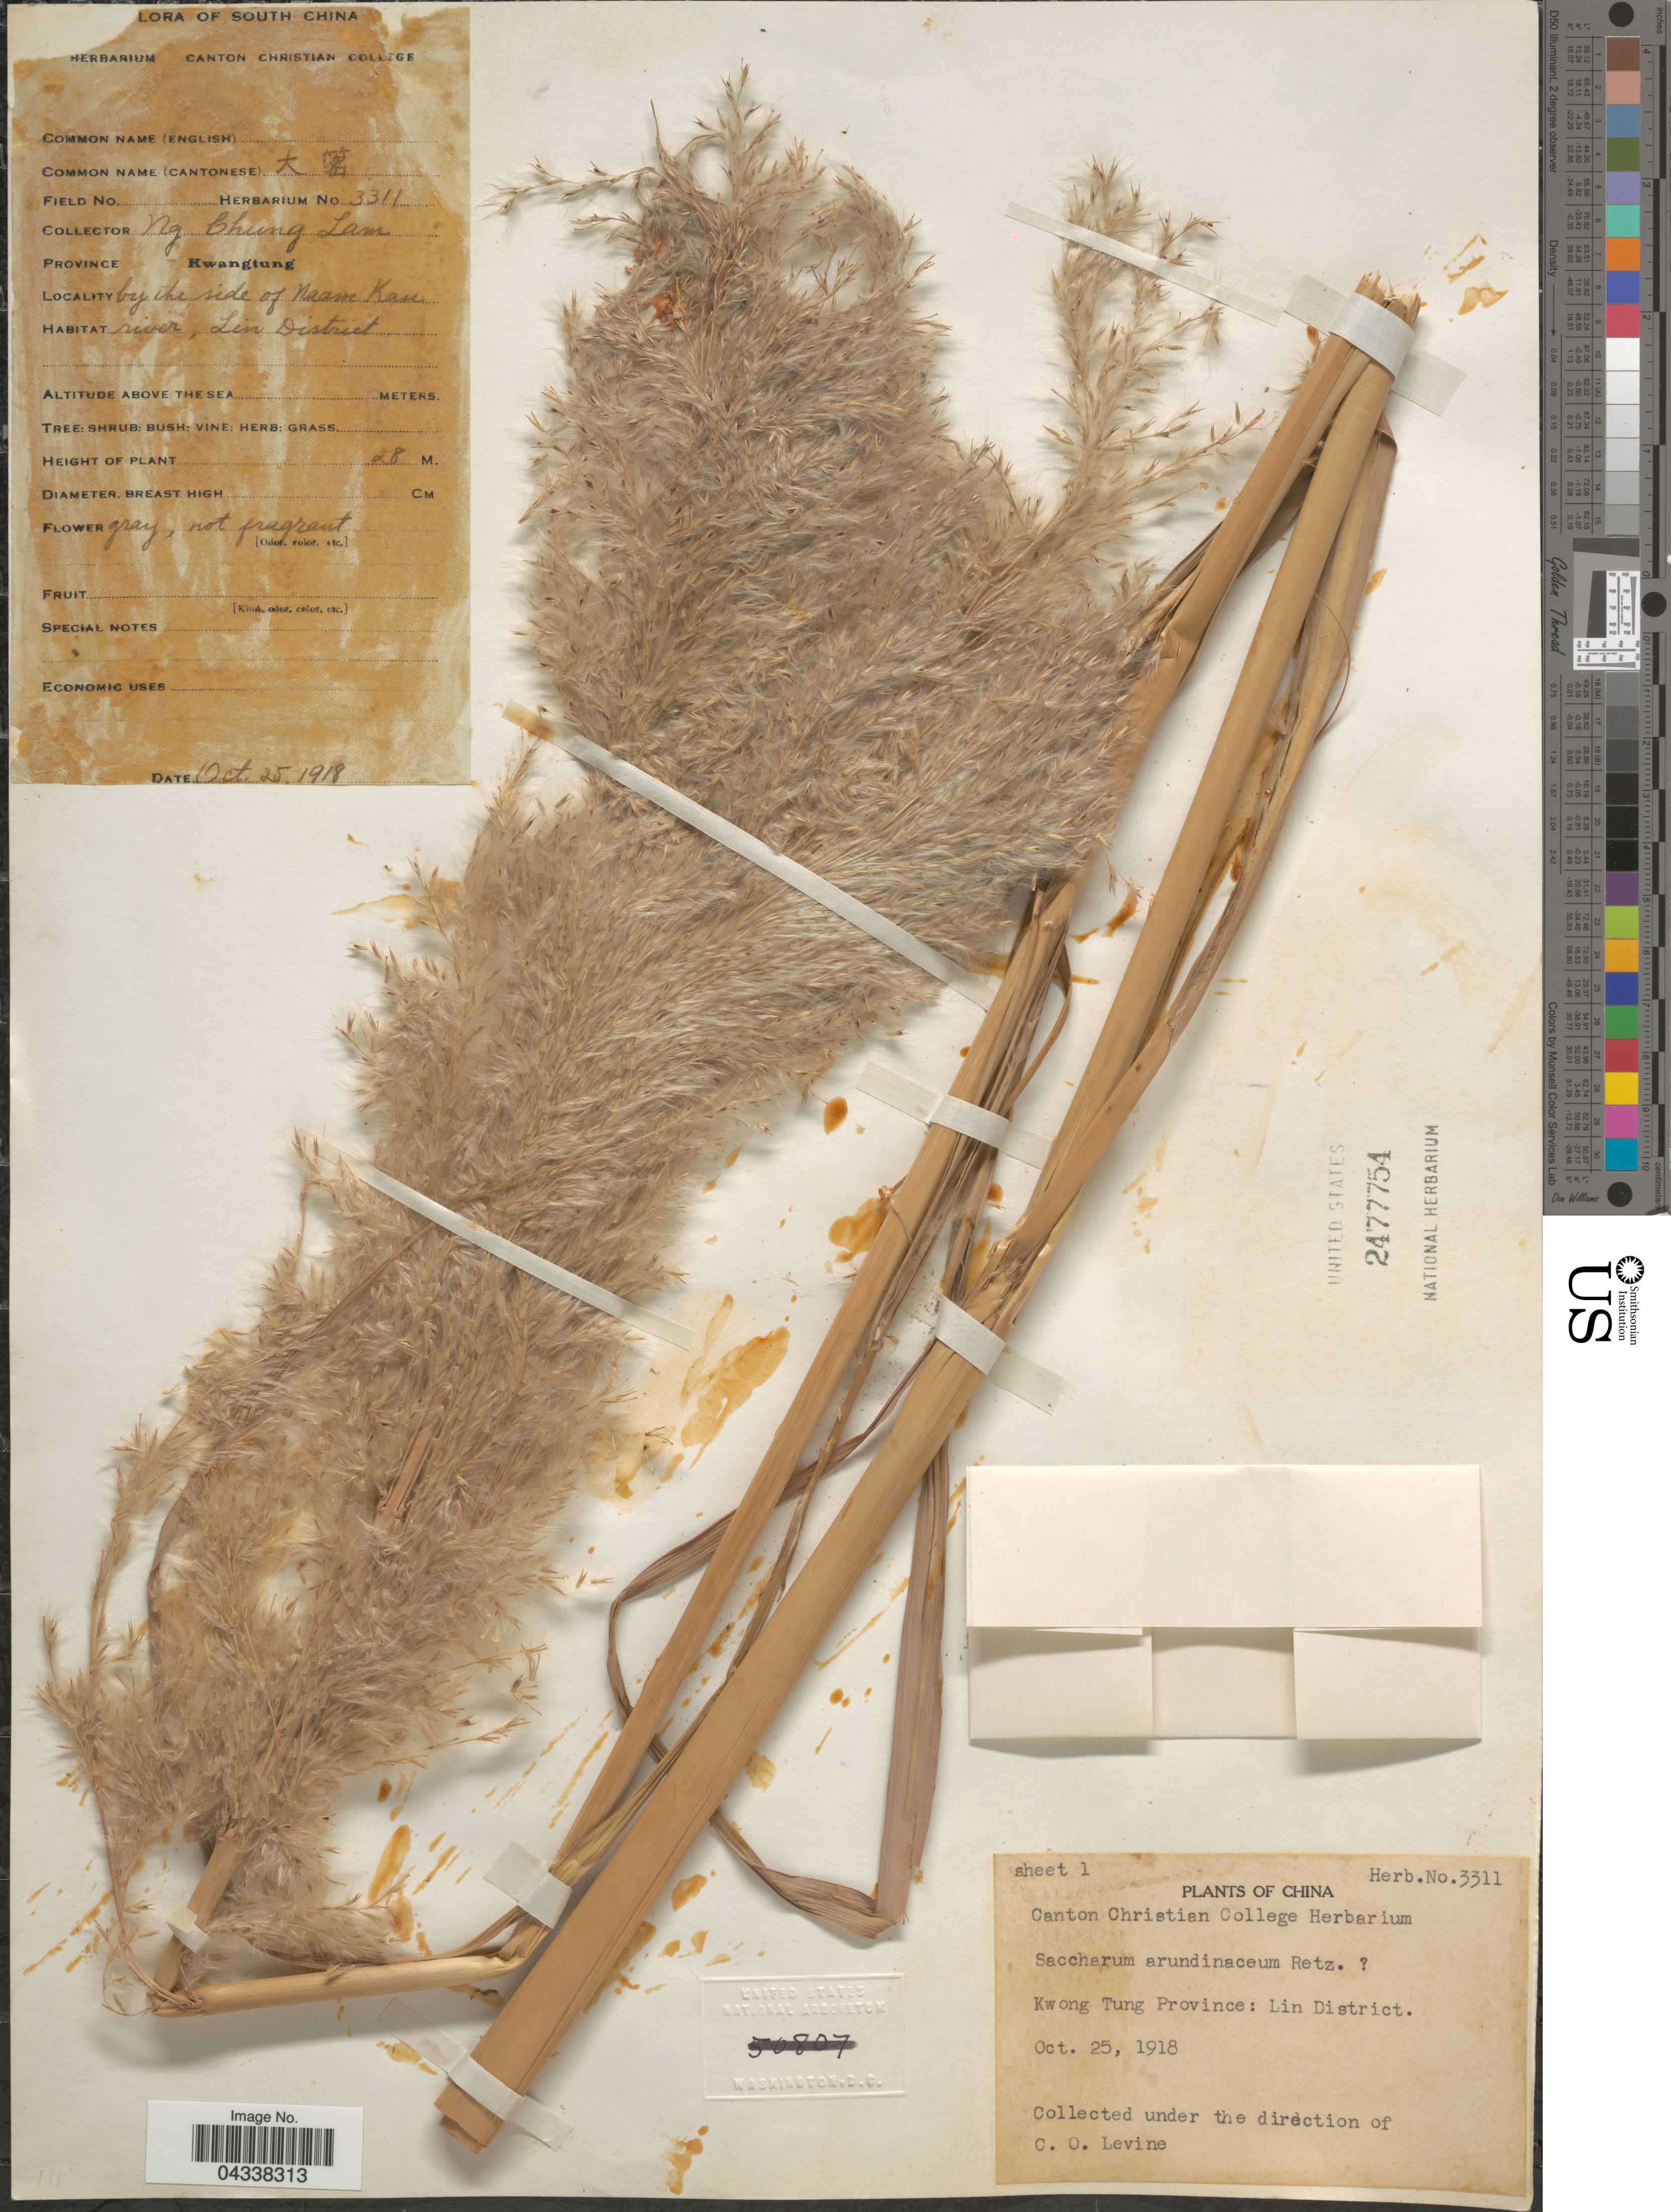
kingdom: Plantae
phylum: Tracheophyta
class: Liliopsida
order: Poales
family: Poaceae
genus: Tripidium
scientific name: Tripidium arundinaceum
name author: (Retz.) Welker et al.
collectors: N. C. Lam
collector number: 3311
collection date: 1918-10-25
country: China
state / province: Guangdong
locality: Kwong Tung Province: Lin District. South China. By the side of Naam Kan.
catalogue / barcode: US 2477754